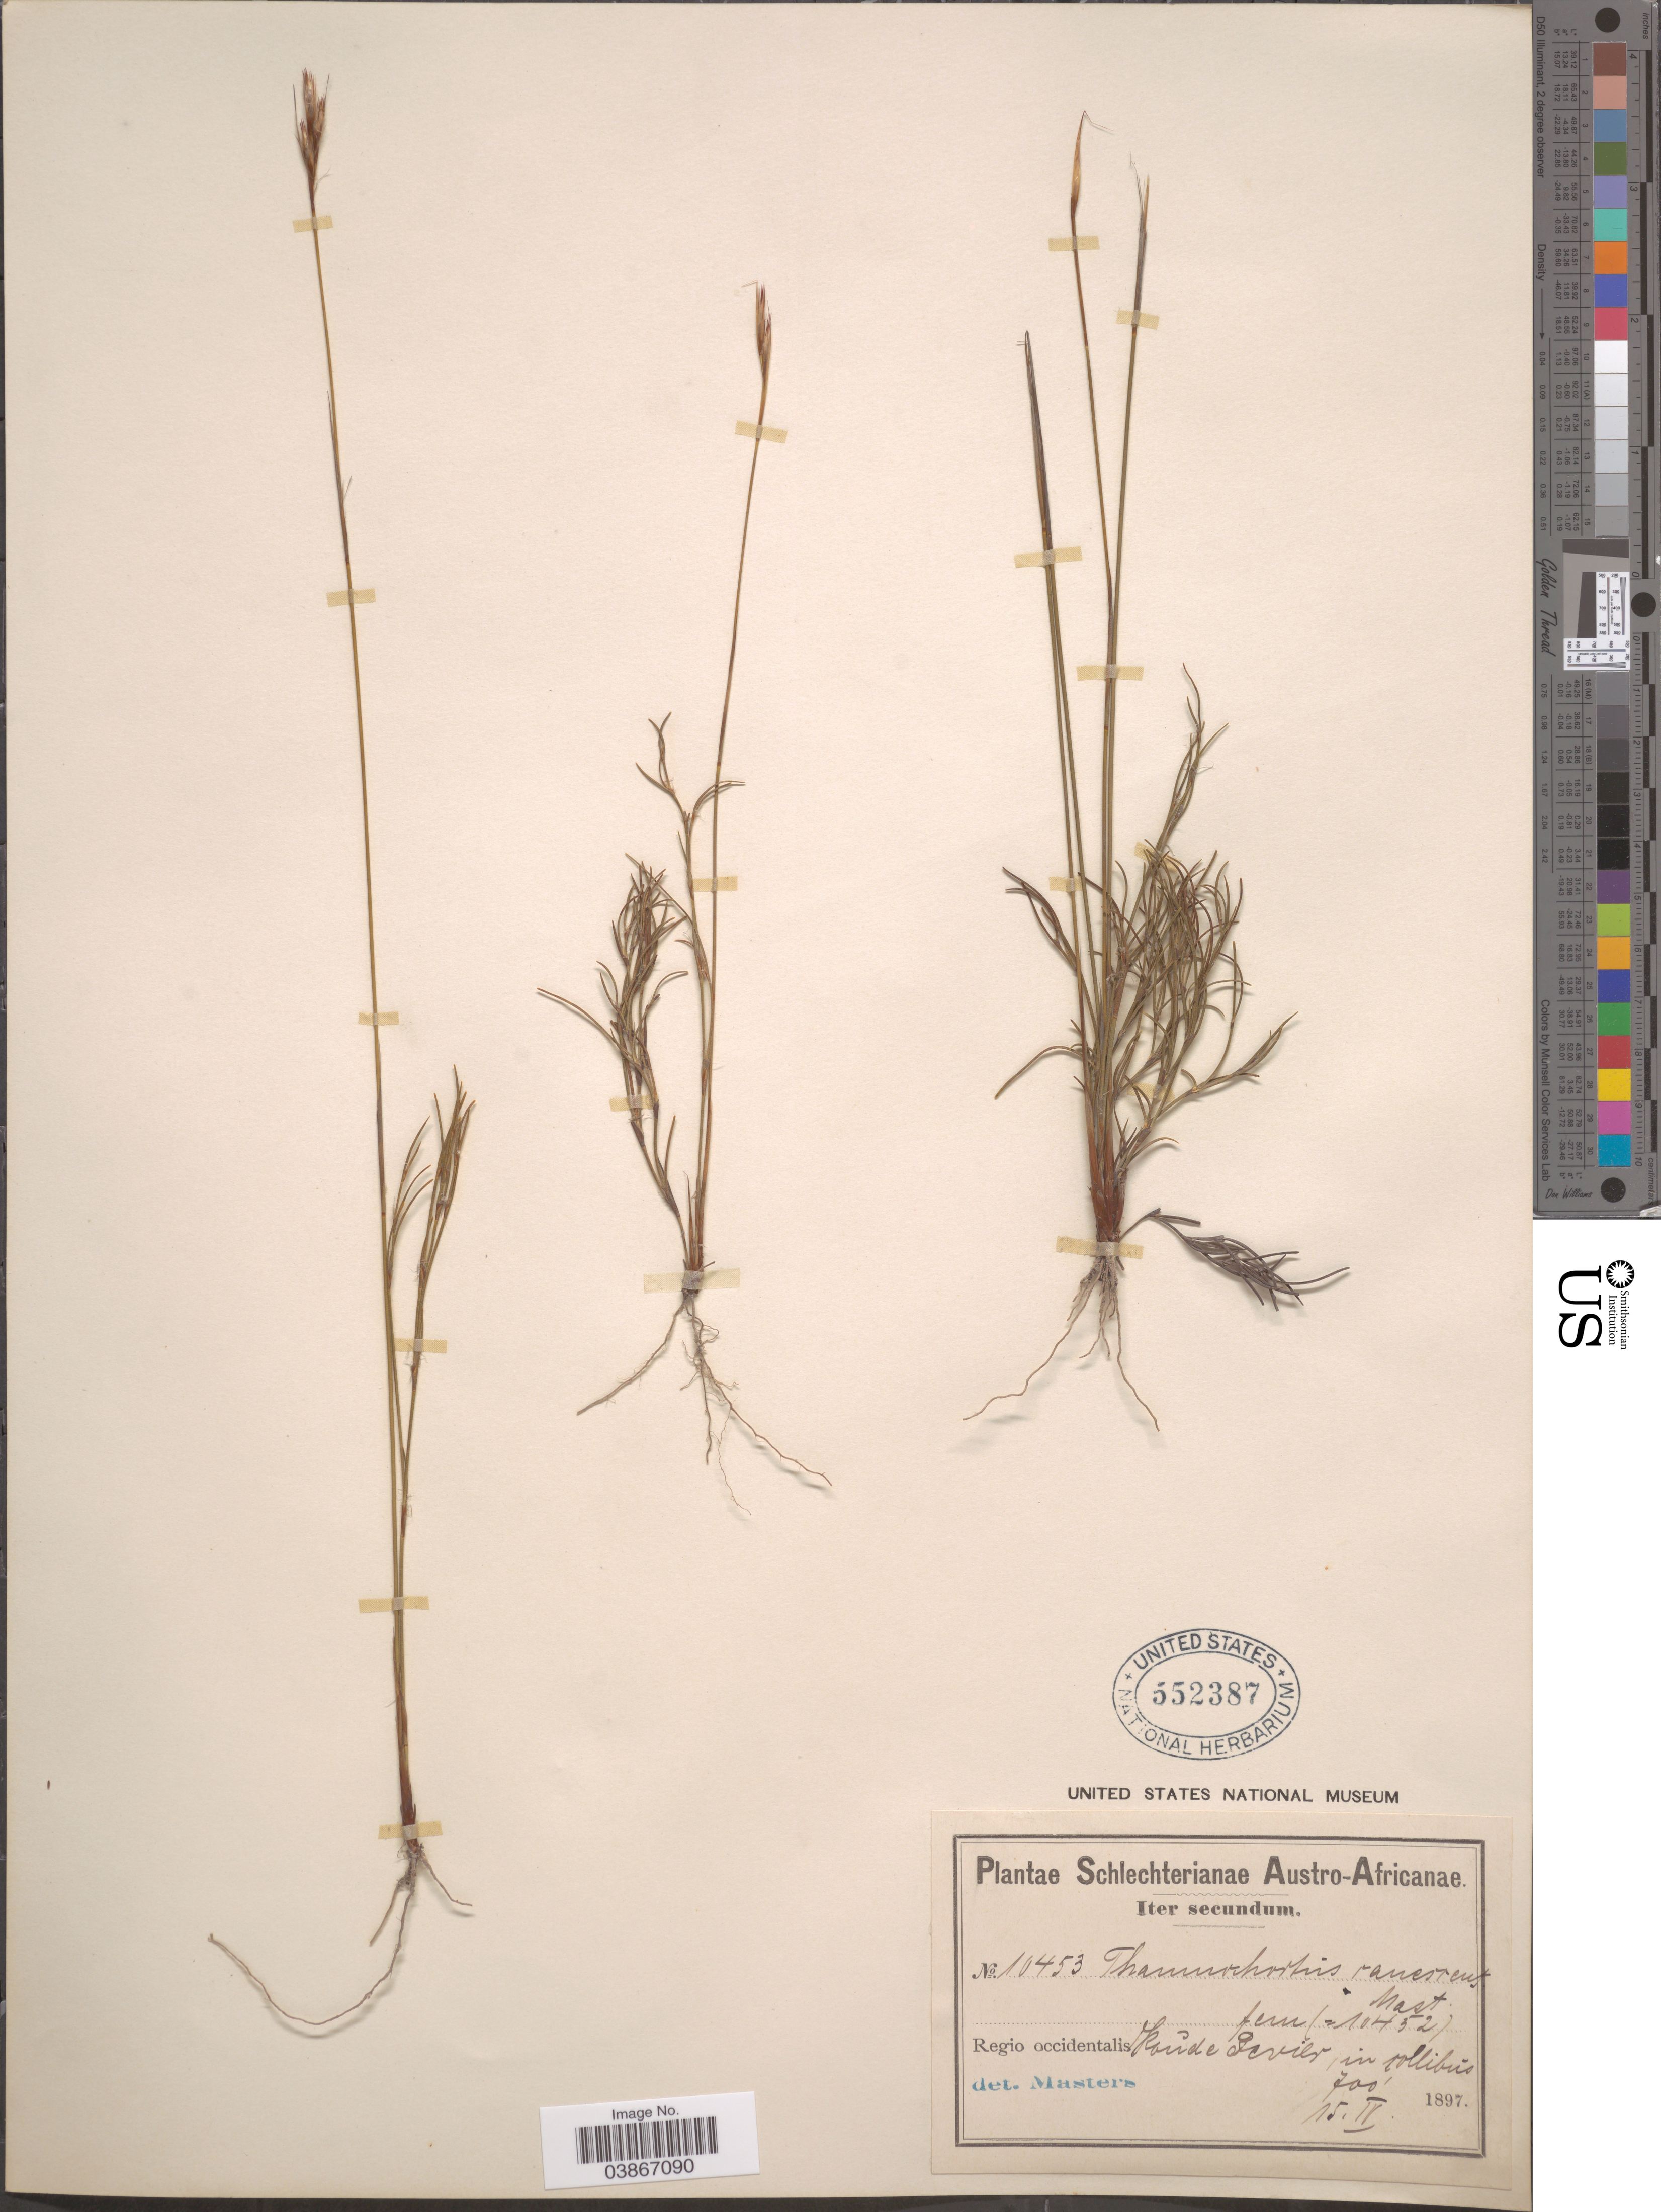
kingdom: Plantae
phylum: Tracheophyta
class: Liliopsida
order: Poales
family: Restionaceae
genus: Thamnochortus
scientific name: Thamnochortus canescens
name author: Mast.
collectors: Schlechter, --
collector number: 10453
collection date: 1897-04-15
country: South Africa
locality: Austro-Africanae. Regio occidentalis Koůde Rivier.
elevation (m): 213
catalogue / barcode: US 552387